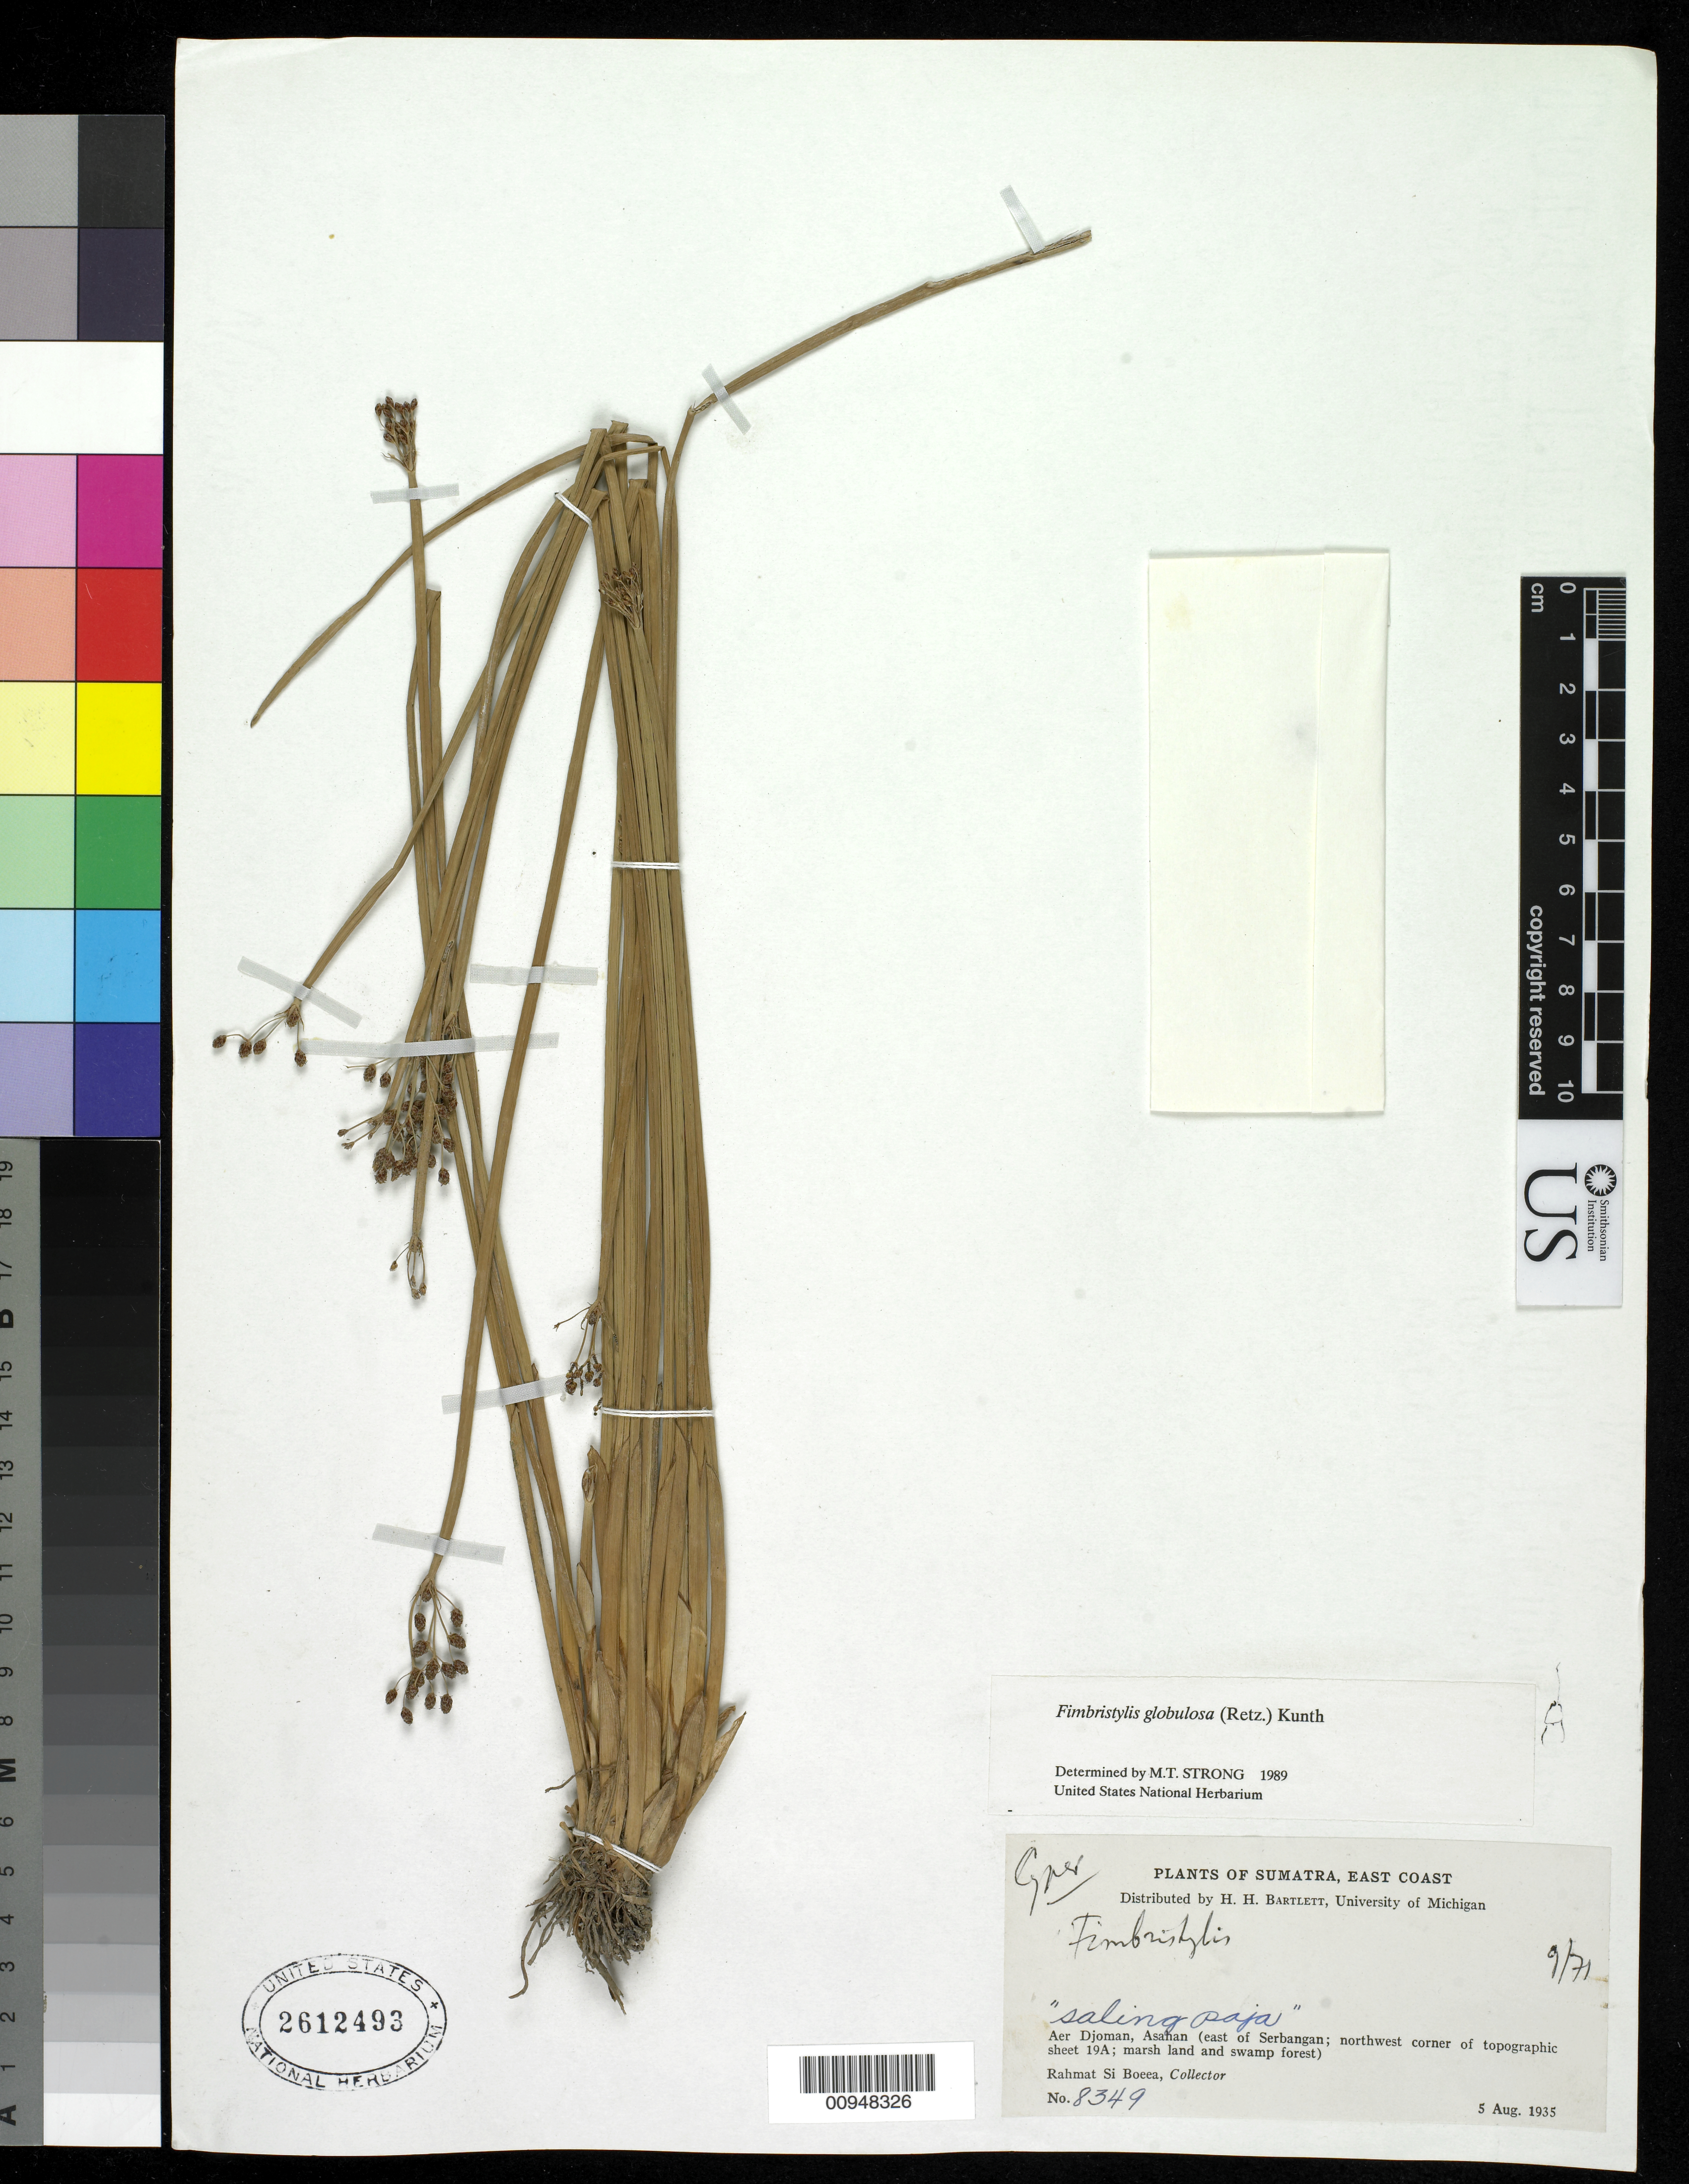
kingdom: Plantae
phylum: Tracheophyta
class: Liliopsida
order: Poales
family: Cyperaceae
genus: Fimbristylis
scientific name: Fimbristylis umbellaris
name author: (Lam.) Vahl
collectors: Rahmat Si Boeea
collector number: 8349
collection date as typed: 05 Aug 1935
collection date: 1935-08-05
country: Indonesia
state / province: Sumatra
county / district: Aceh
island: Sumatra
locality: Aer Djoman, Asahan (E of Serbangan).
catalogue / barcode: US 2612493